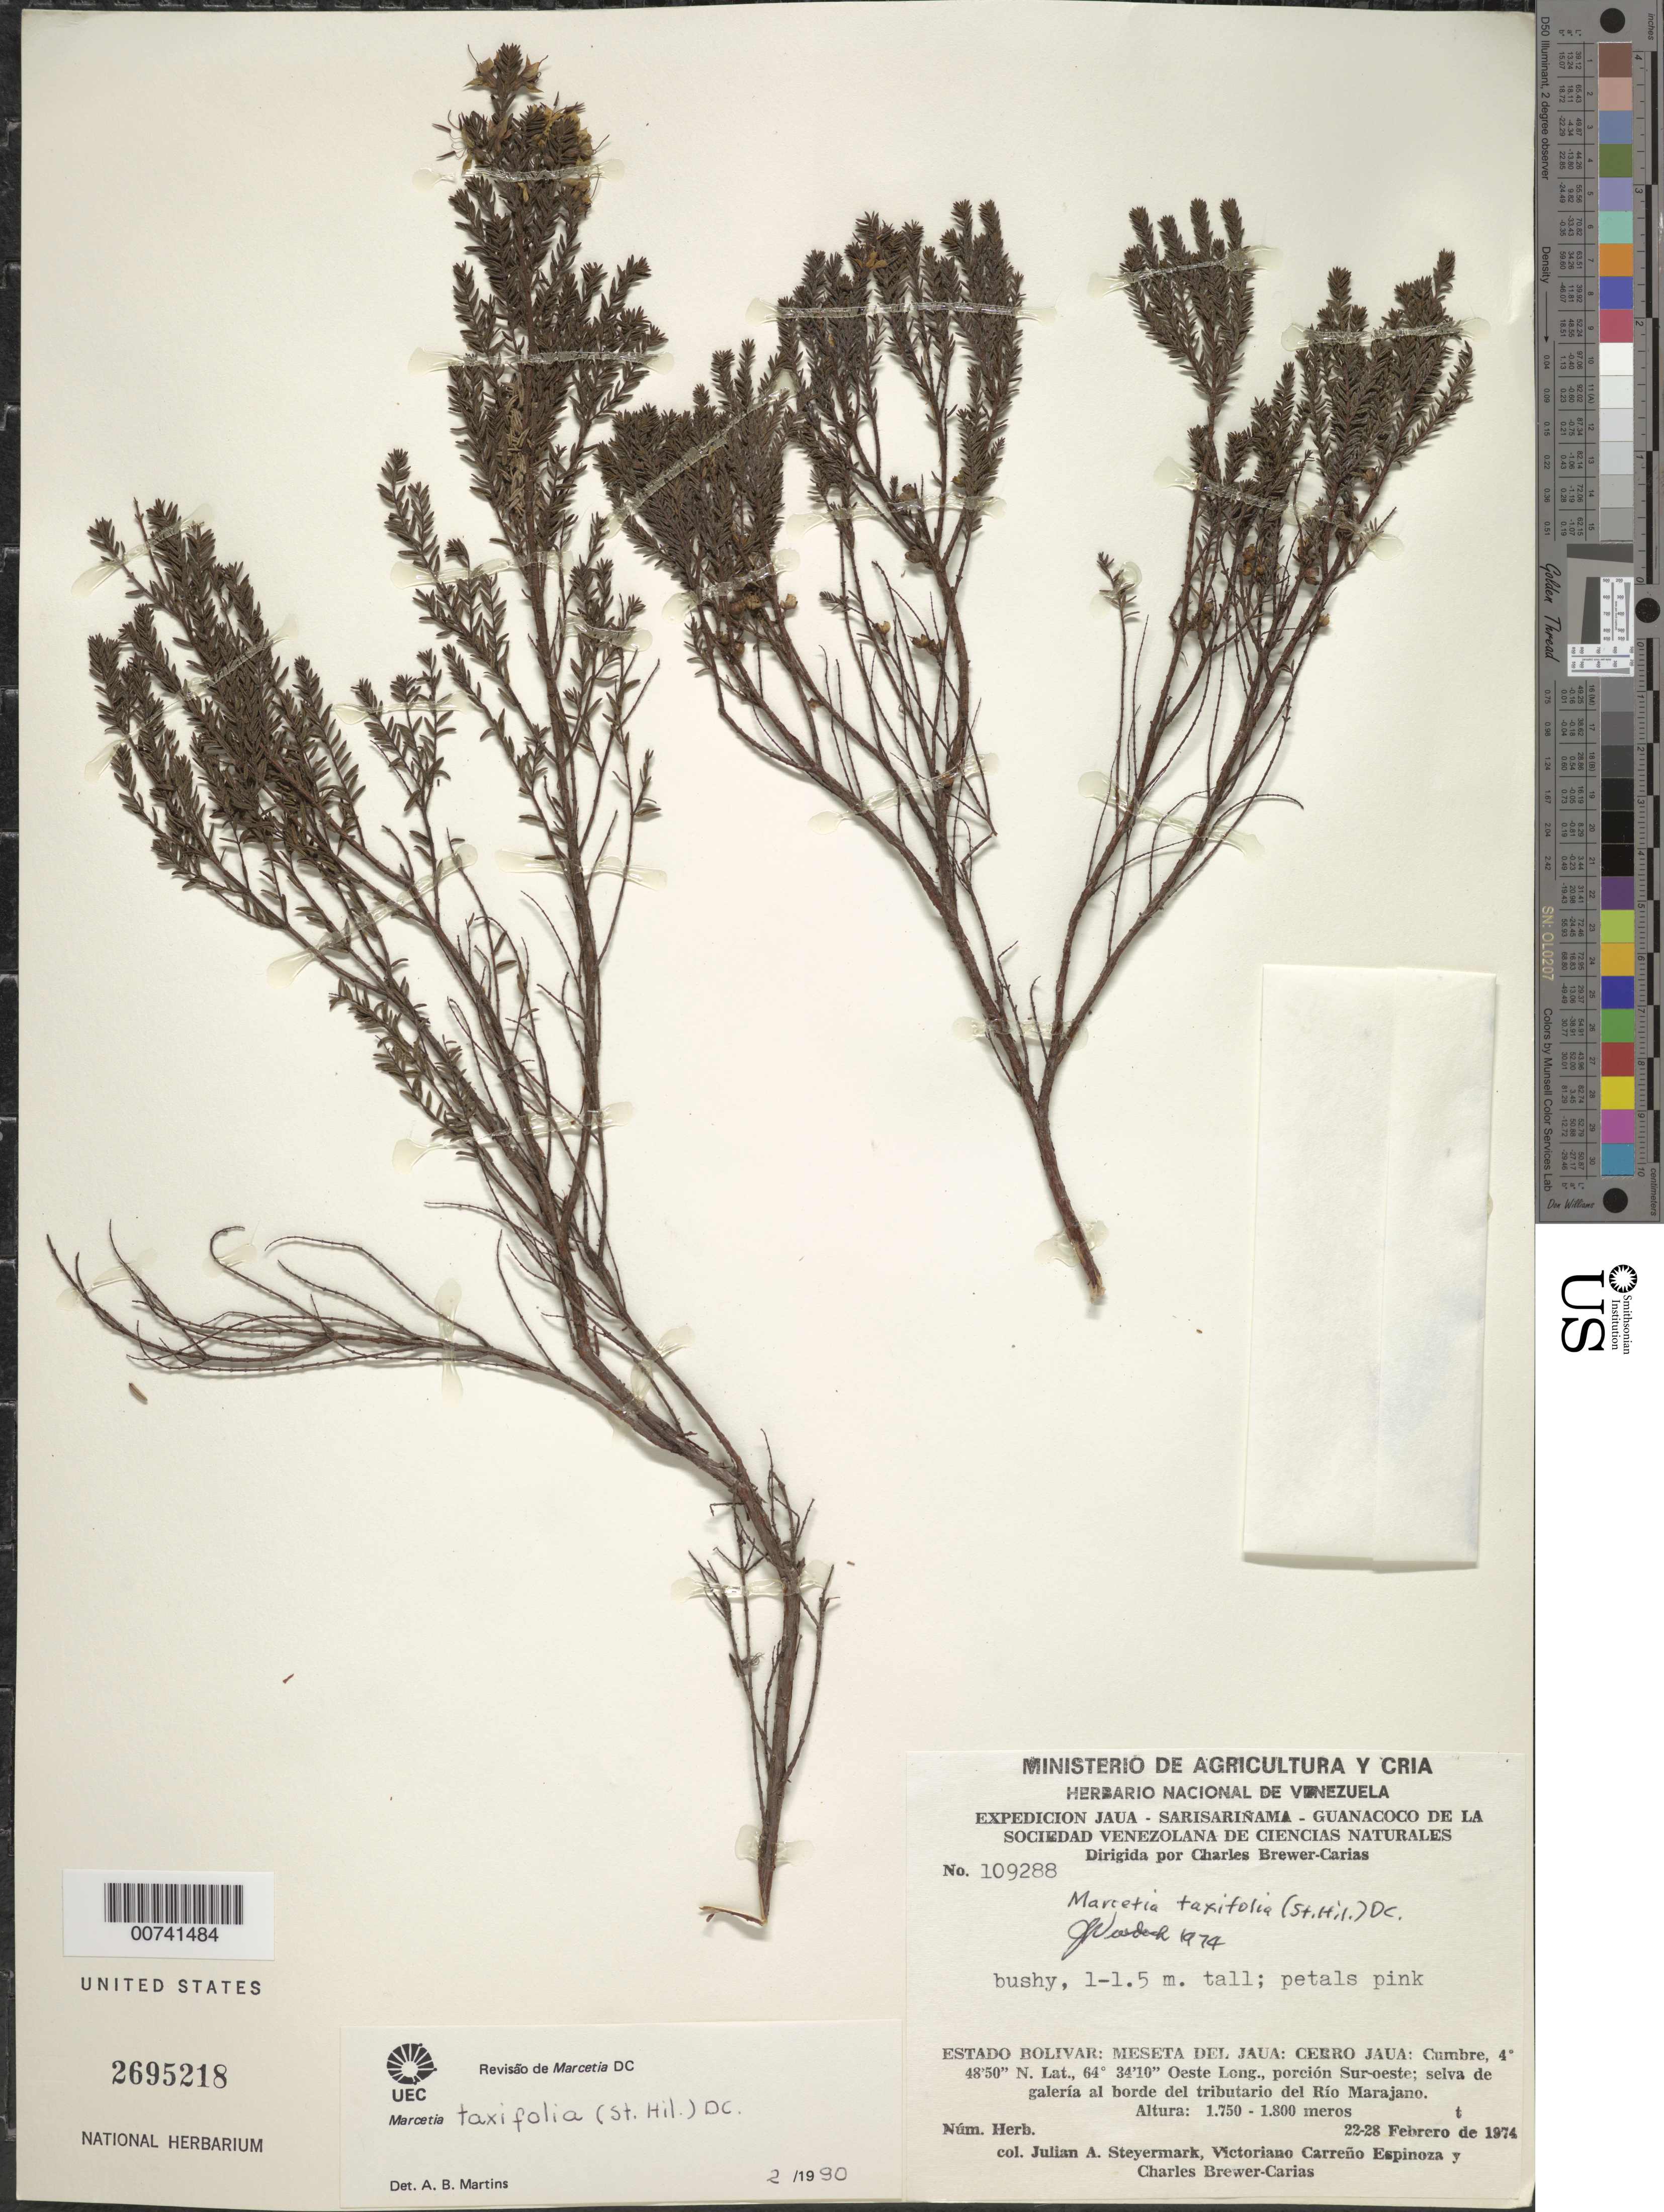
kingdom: Plantae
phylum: Tracheophyta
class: Magnoliopsida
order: Myrtales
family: Melastomataceae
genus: Marcetia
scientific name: Marcetia taxifolia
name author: (A. St.-Hil.) DC.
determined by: Martins, A. B.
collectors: J. Steyermark, V. Carreño E. & C. Brewer-Carias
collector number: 109288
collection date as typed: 22-Feb-74 to 28-Feb-74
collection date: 1974-02-22/1974-02-28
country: Venezuela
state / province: Bolívar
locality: Meseta del Jaua: Cerro Jaua, Río Marajano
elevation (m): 1750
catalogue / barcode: US 2695218